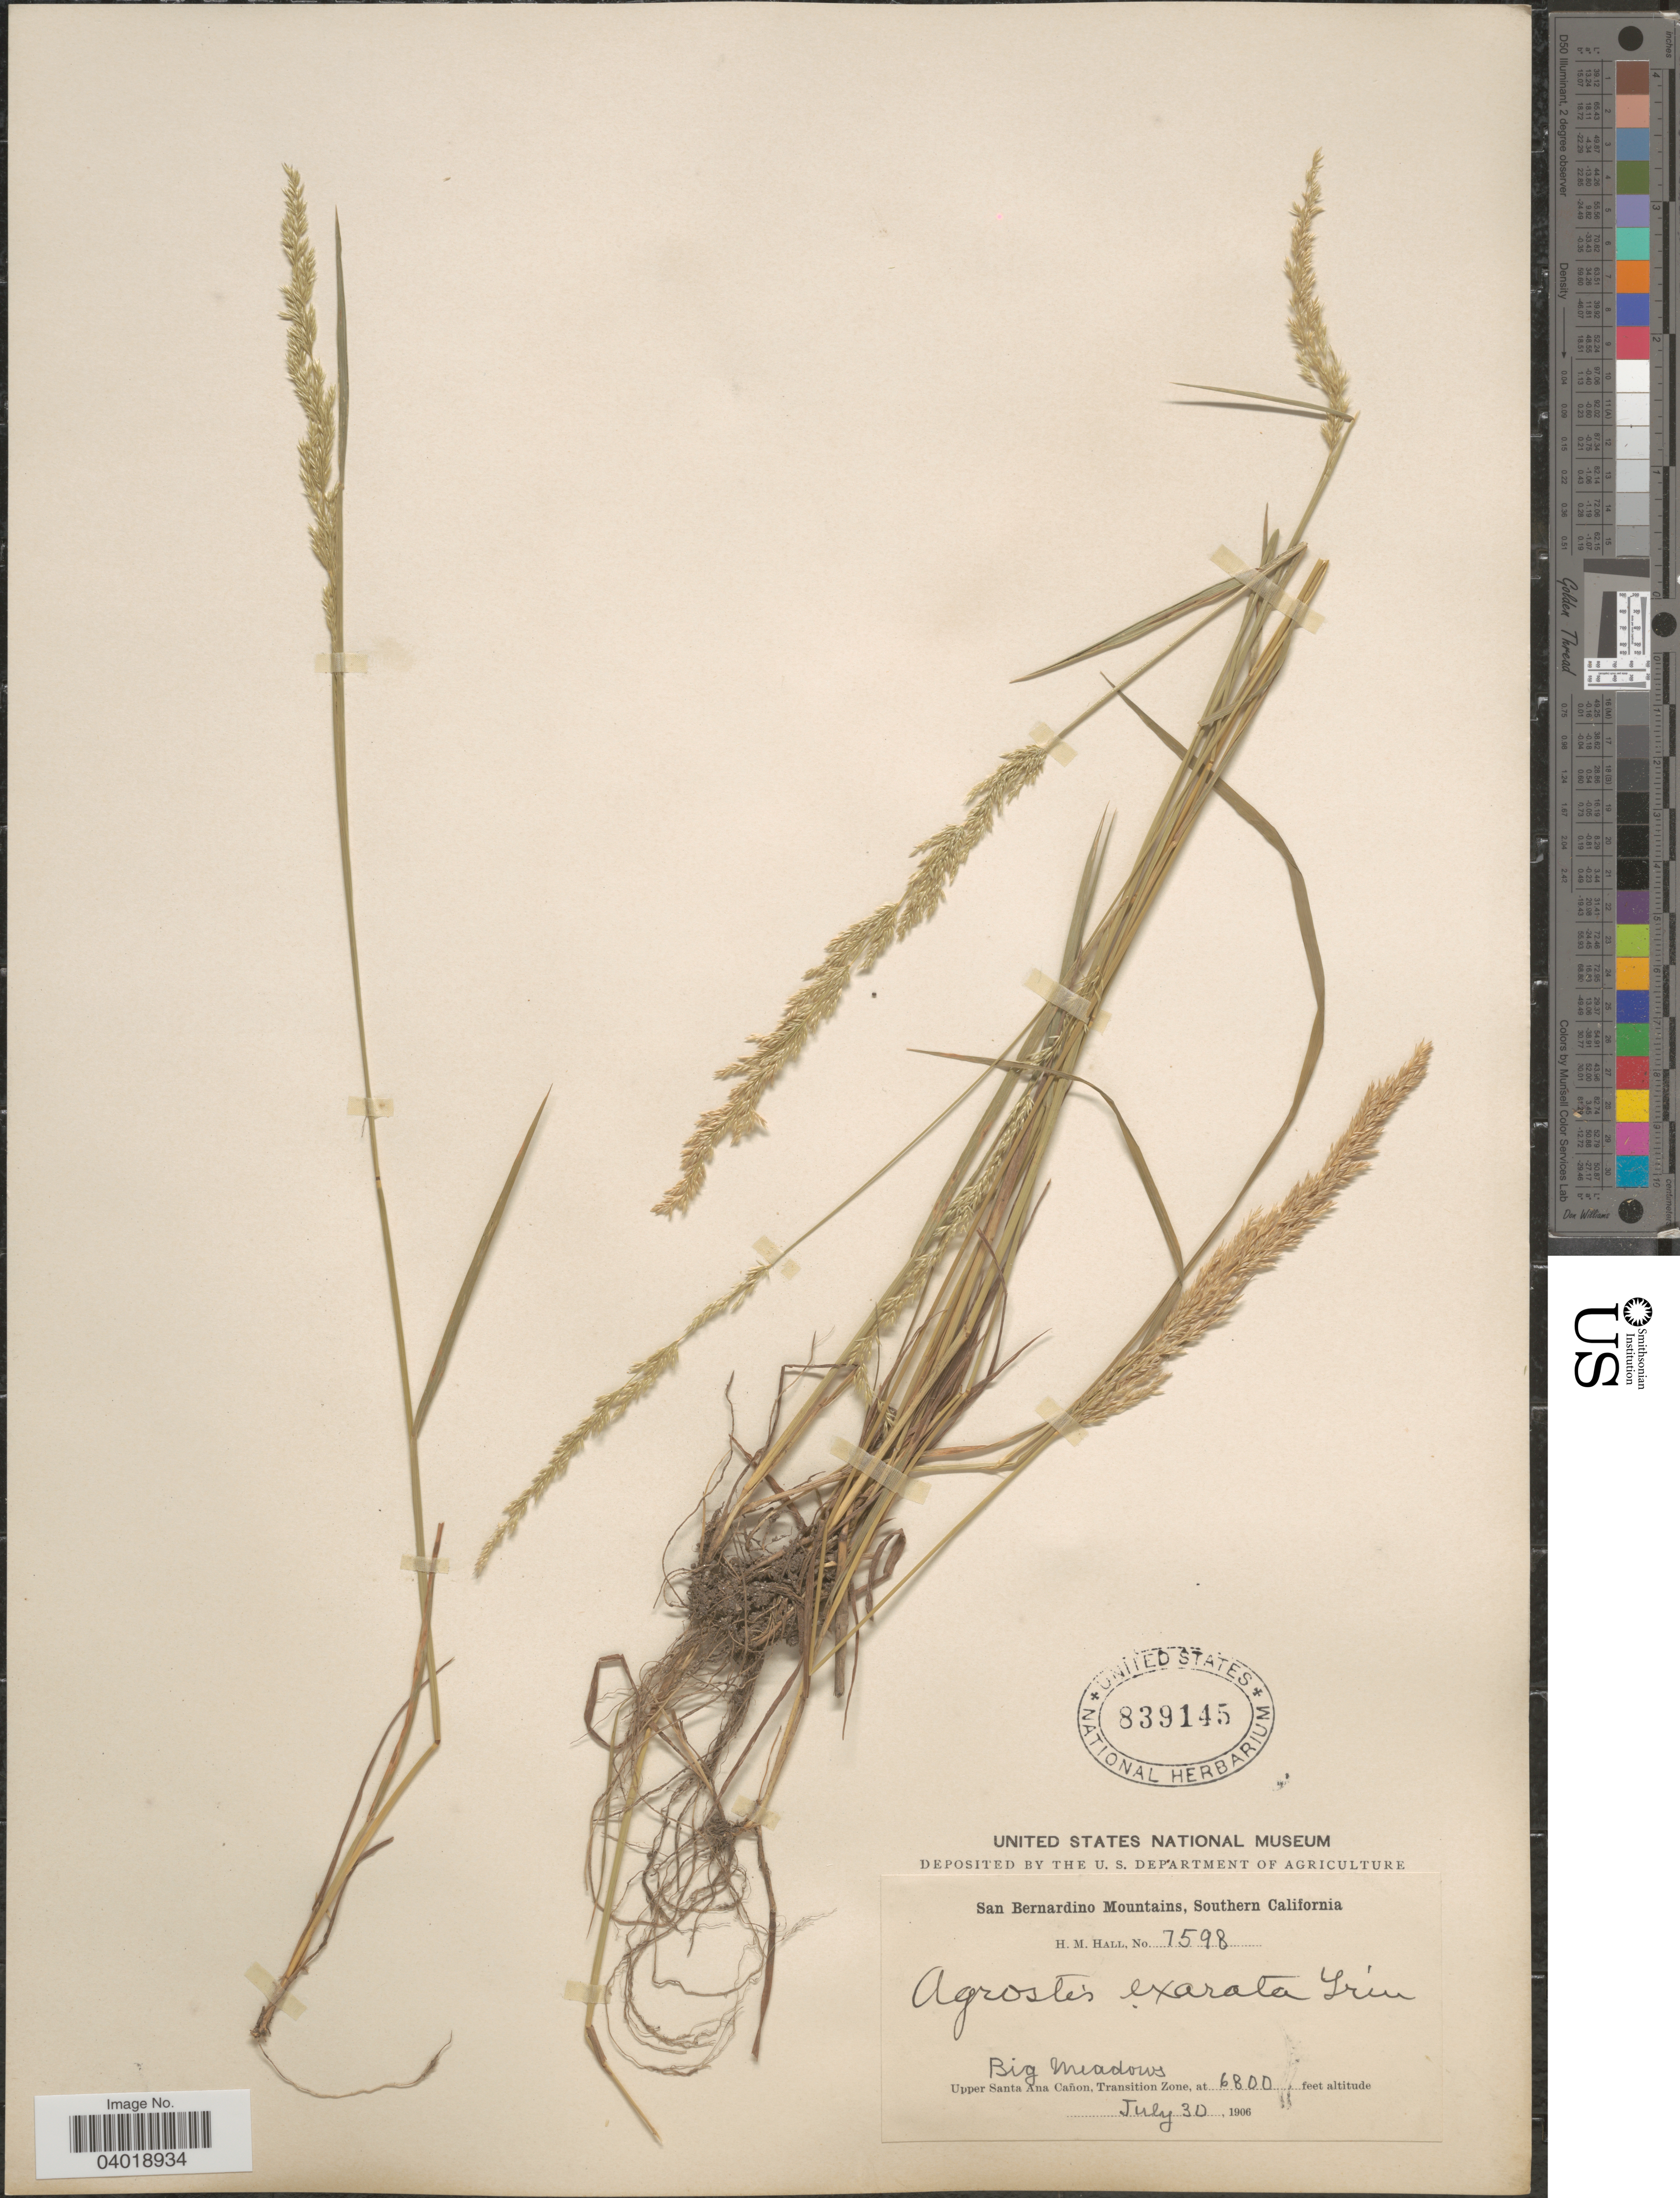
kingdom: Plantae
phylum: Tracheophyta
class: Liliopsida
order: Poales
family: Poaceae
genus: Agrostis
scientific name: Agrostis exarata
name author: Trin.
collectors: H. M. Hall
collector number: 7598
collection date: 1906-07-30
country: United States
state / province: California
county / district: San Bernardino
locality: San Bernardino Mountains, Southern California. Big Meadows. Upper Santa Ana Cañon, Transition Zone.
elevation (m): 2073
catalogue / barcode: US 839145